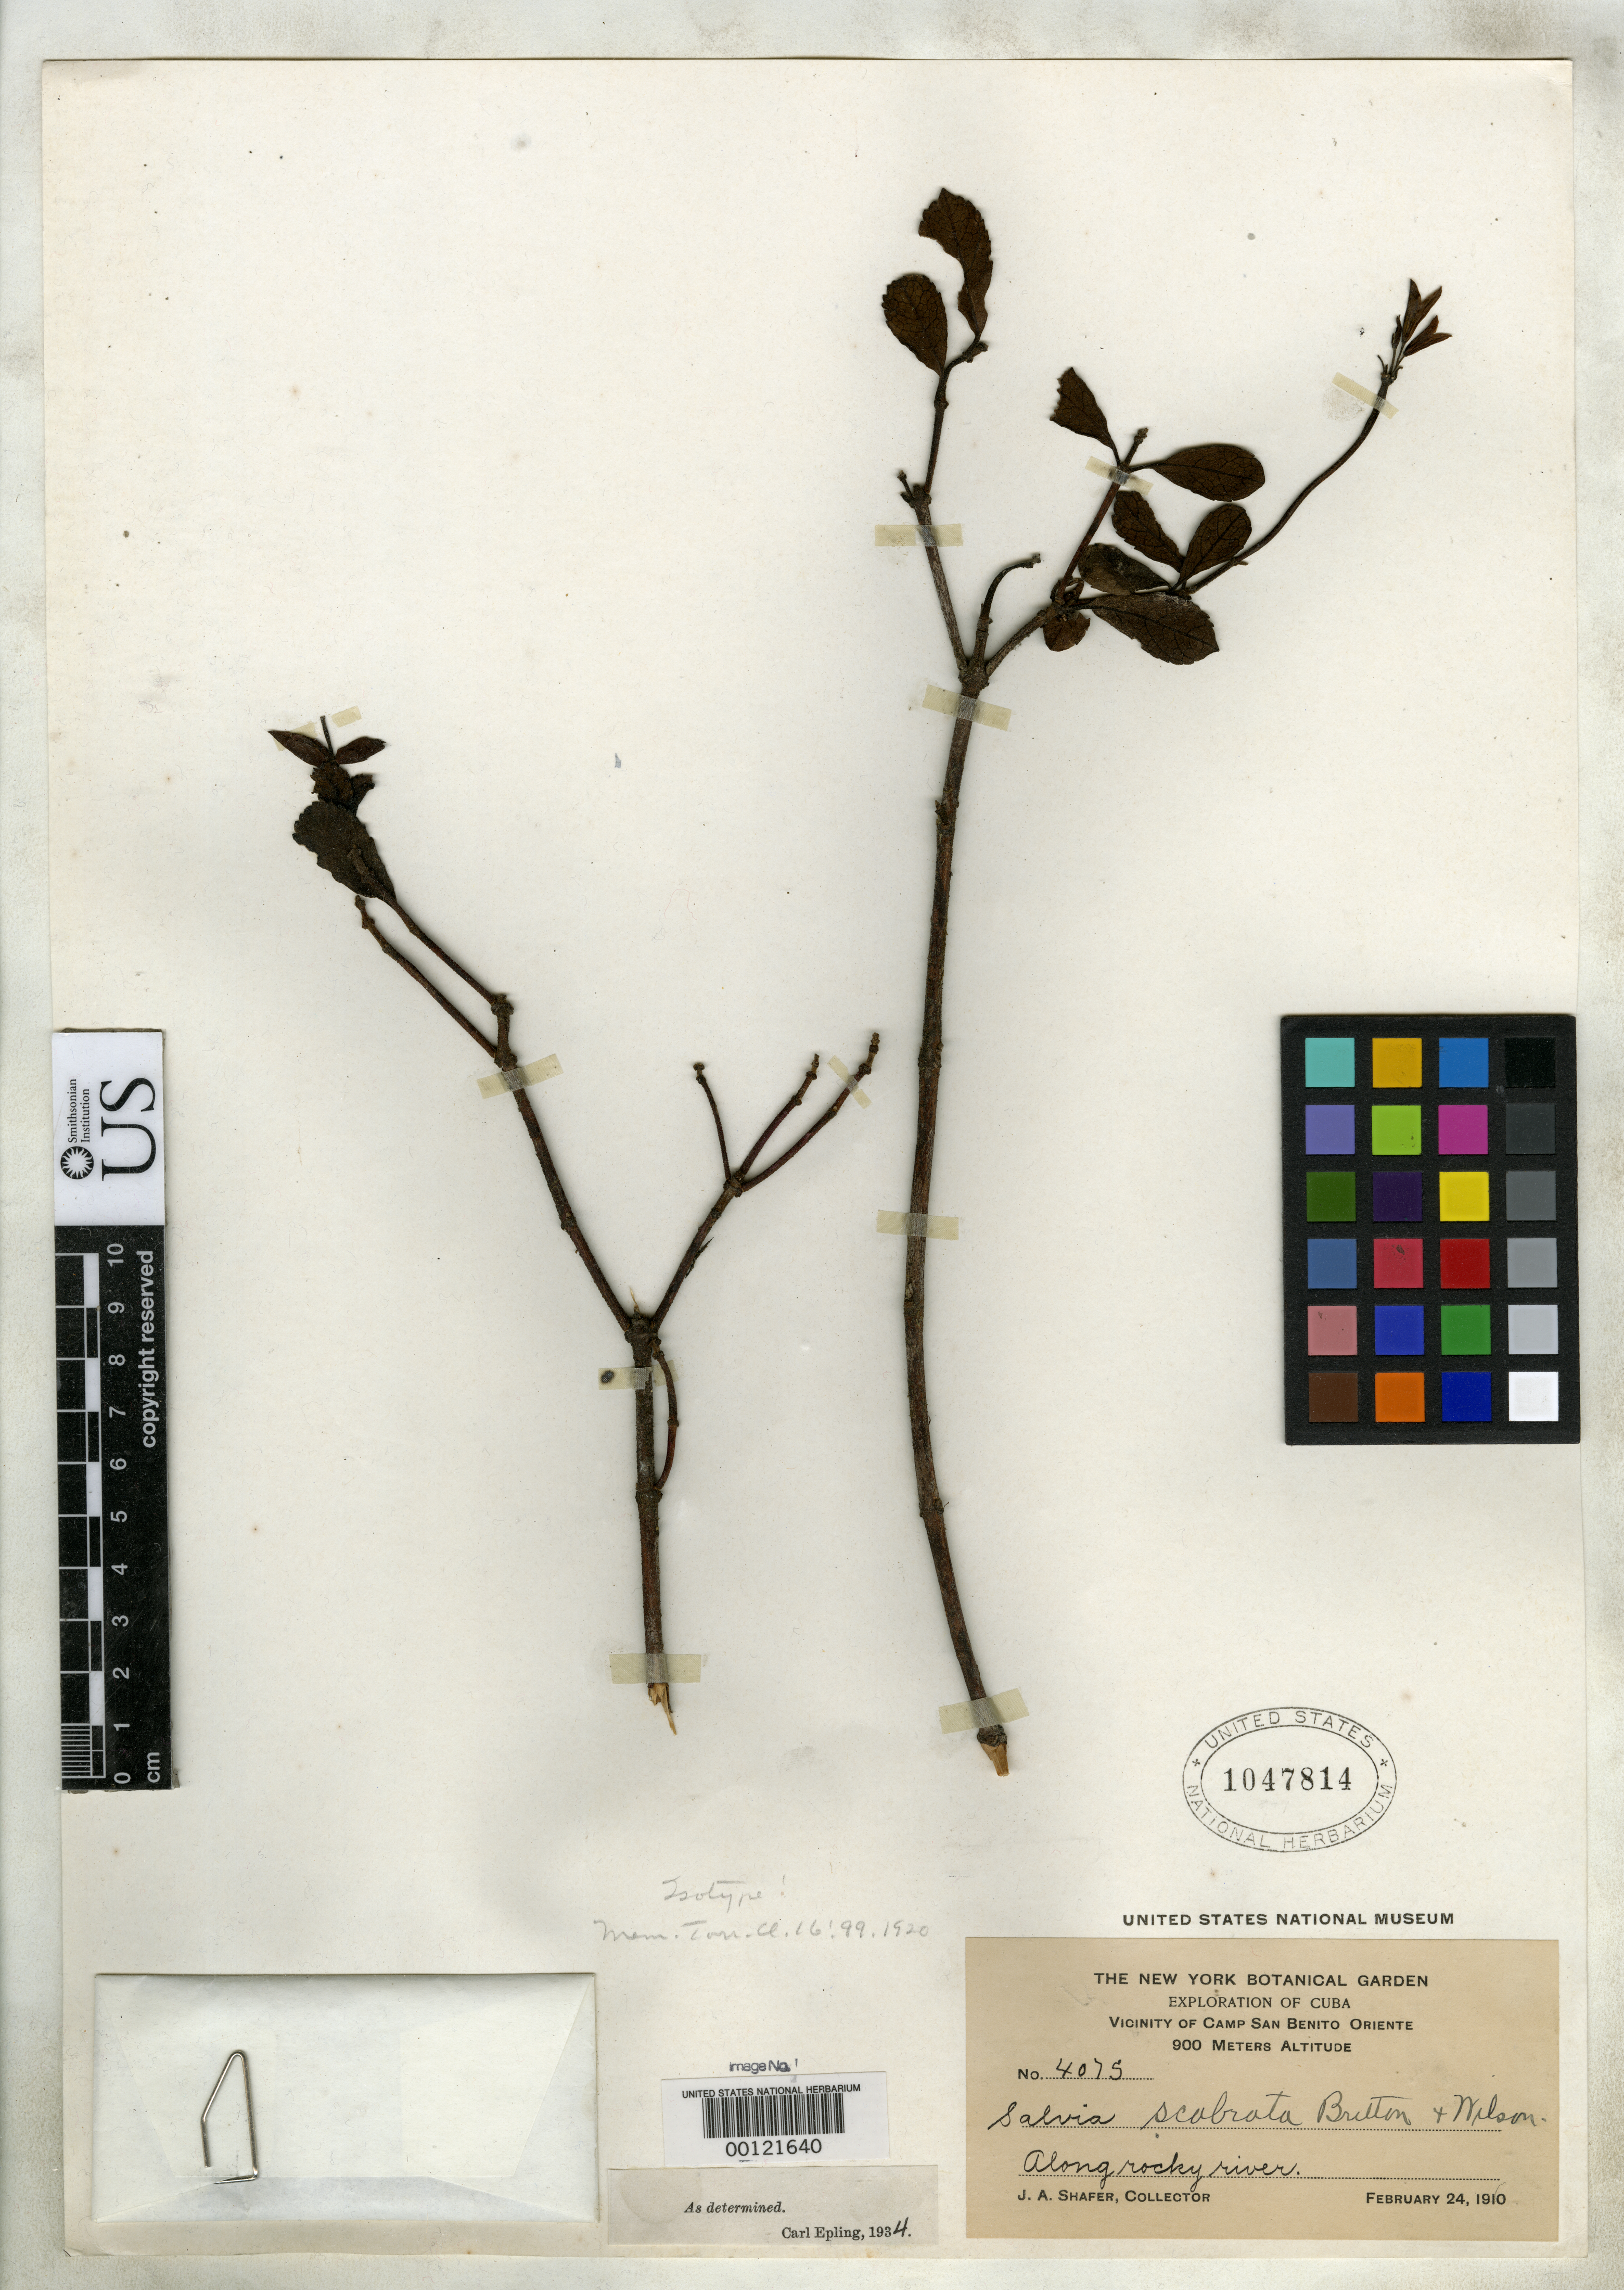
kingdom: Plantae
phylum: Tracheophyta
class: Magnoliopsida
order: Lamiales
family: Lamiaceae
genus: Salvia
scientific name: Salvia scabrata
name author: Britton & P. Wilson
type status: Isotype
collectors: J. A. Shafer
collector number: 4075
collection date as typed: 24 Feb 1910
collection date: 1910-02-24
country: Cuba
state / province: Oriente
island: Greater Antilles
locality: Vicinity of Camp San Benito Oriente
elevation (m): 900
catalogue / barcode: US 1047814